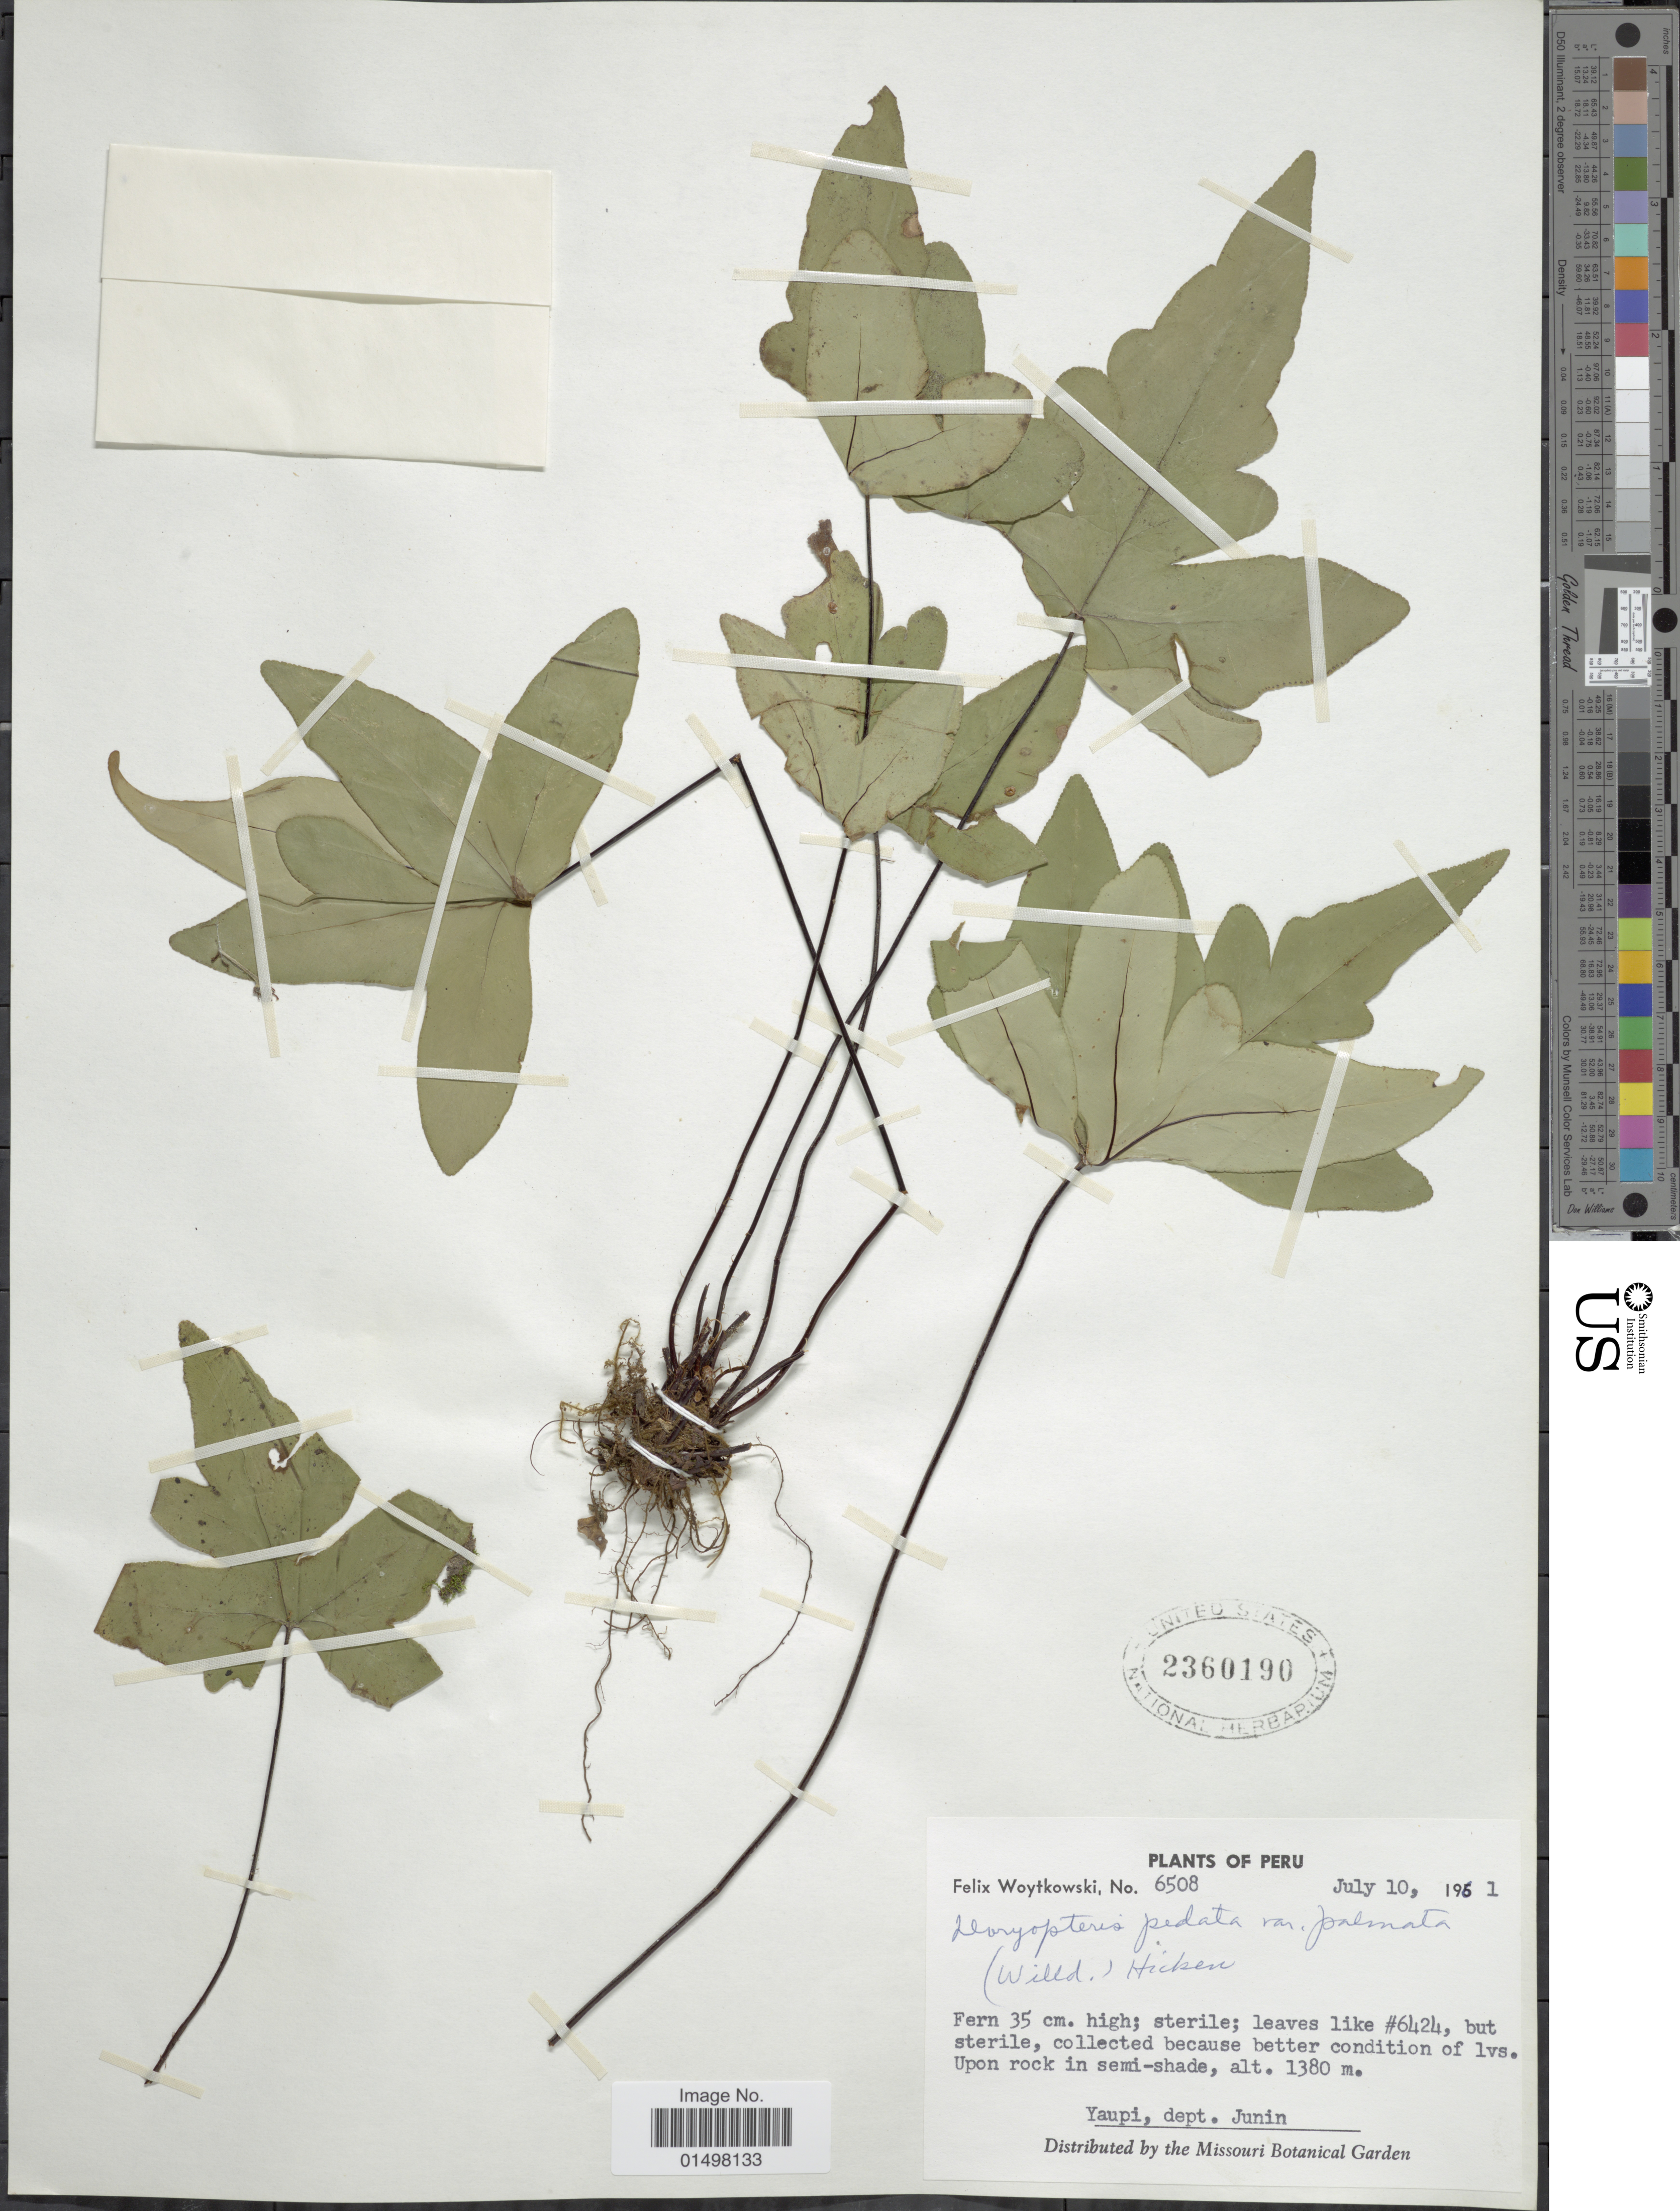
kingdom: Plantae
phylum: Tracheophyta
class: Polypodiopsida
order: Polypodiales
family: Pteridaceae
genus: Doryopteris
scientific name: Doryopteris pedata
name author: (L.) Fée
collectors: F. Woytkowski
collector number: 6508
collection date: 1961-07-10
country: Peru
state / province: Junín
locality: Yaupi, dept. Junin.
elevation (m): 1380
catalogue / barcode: US 2360190